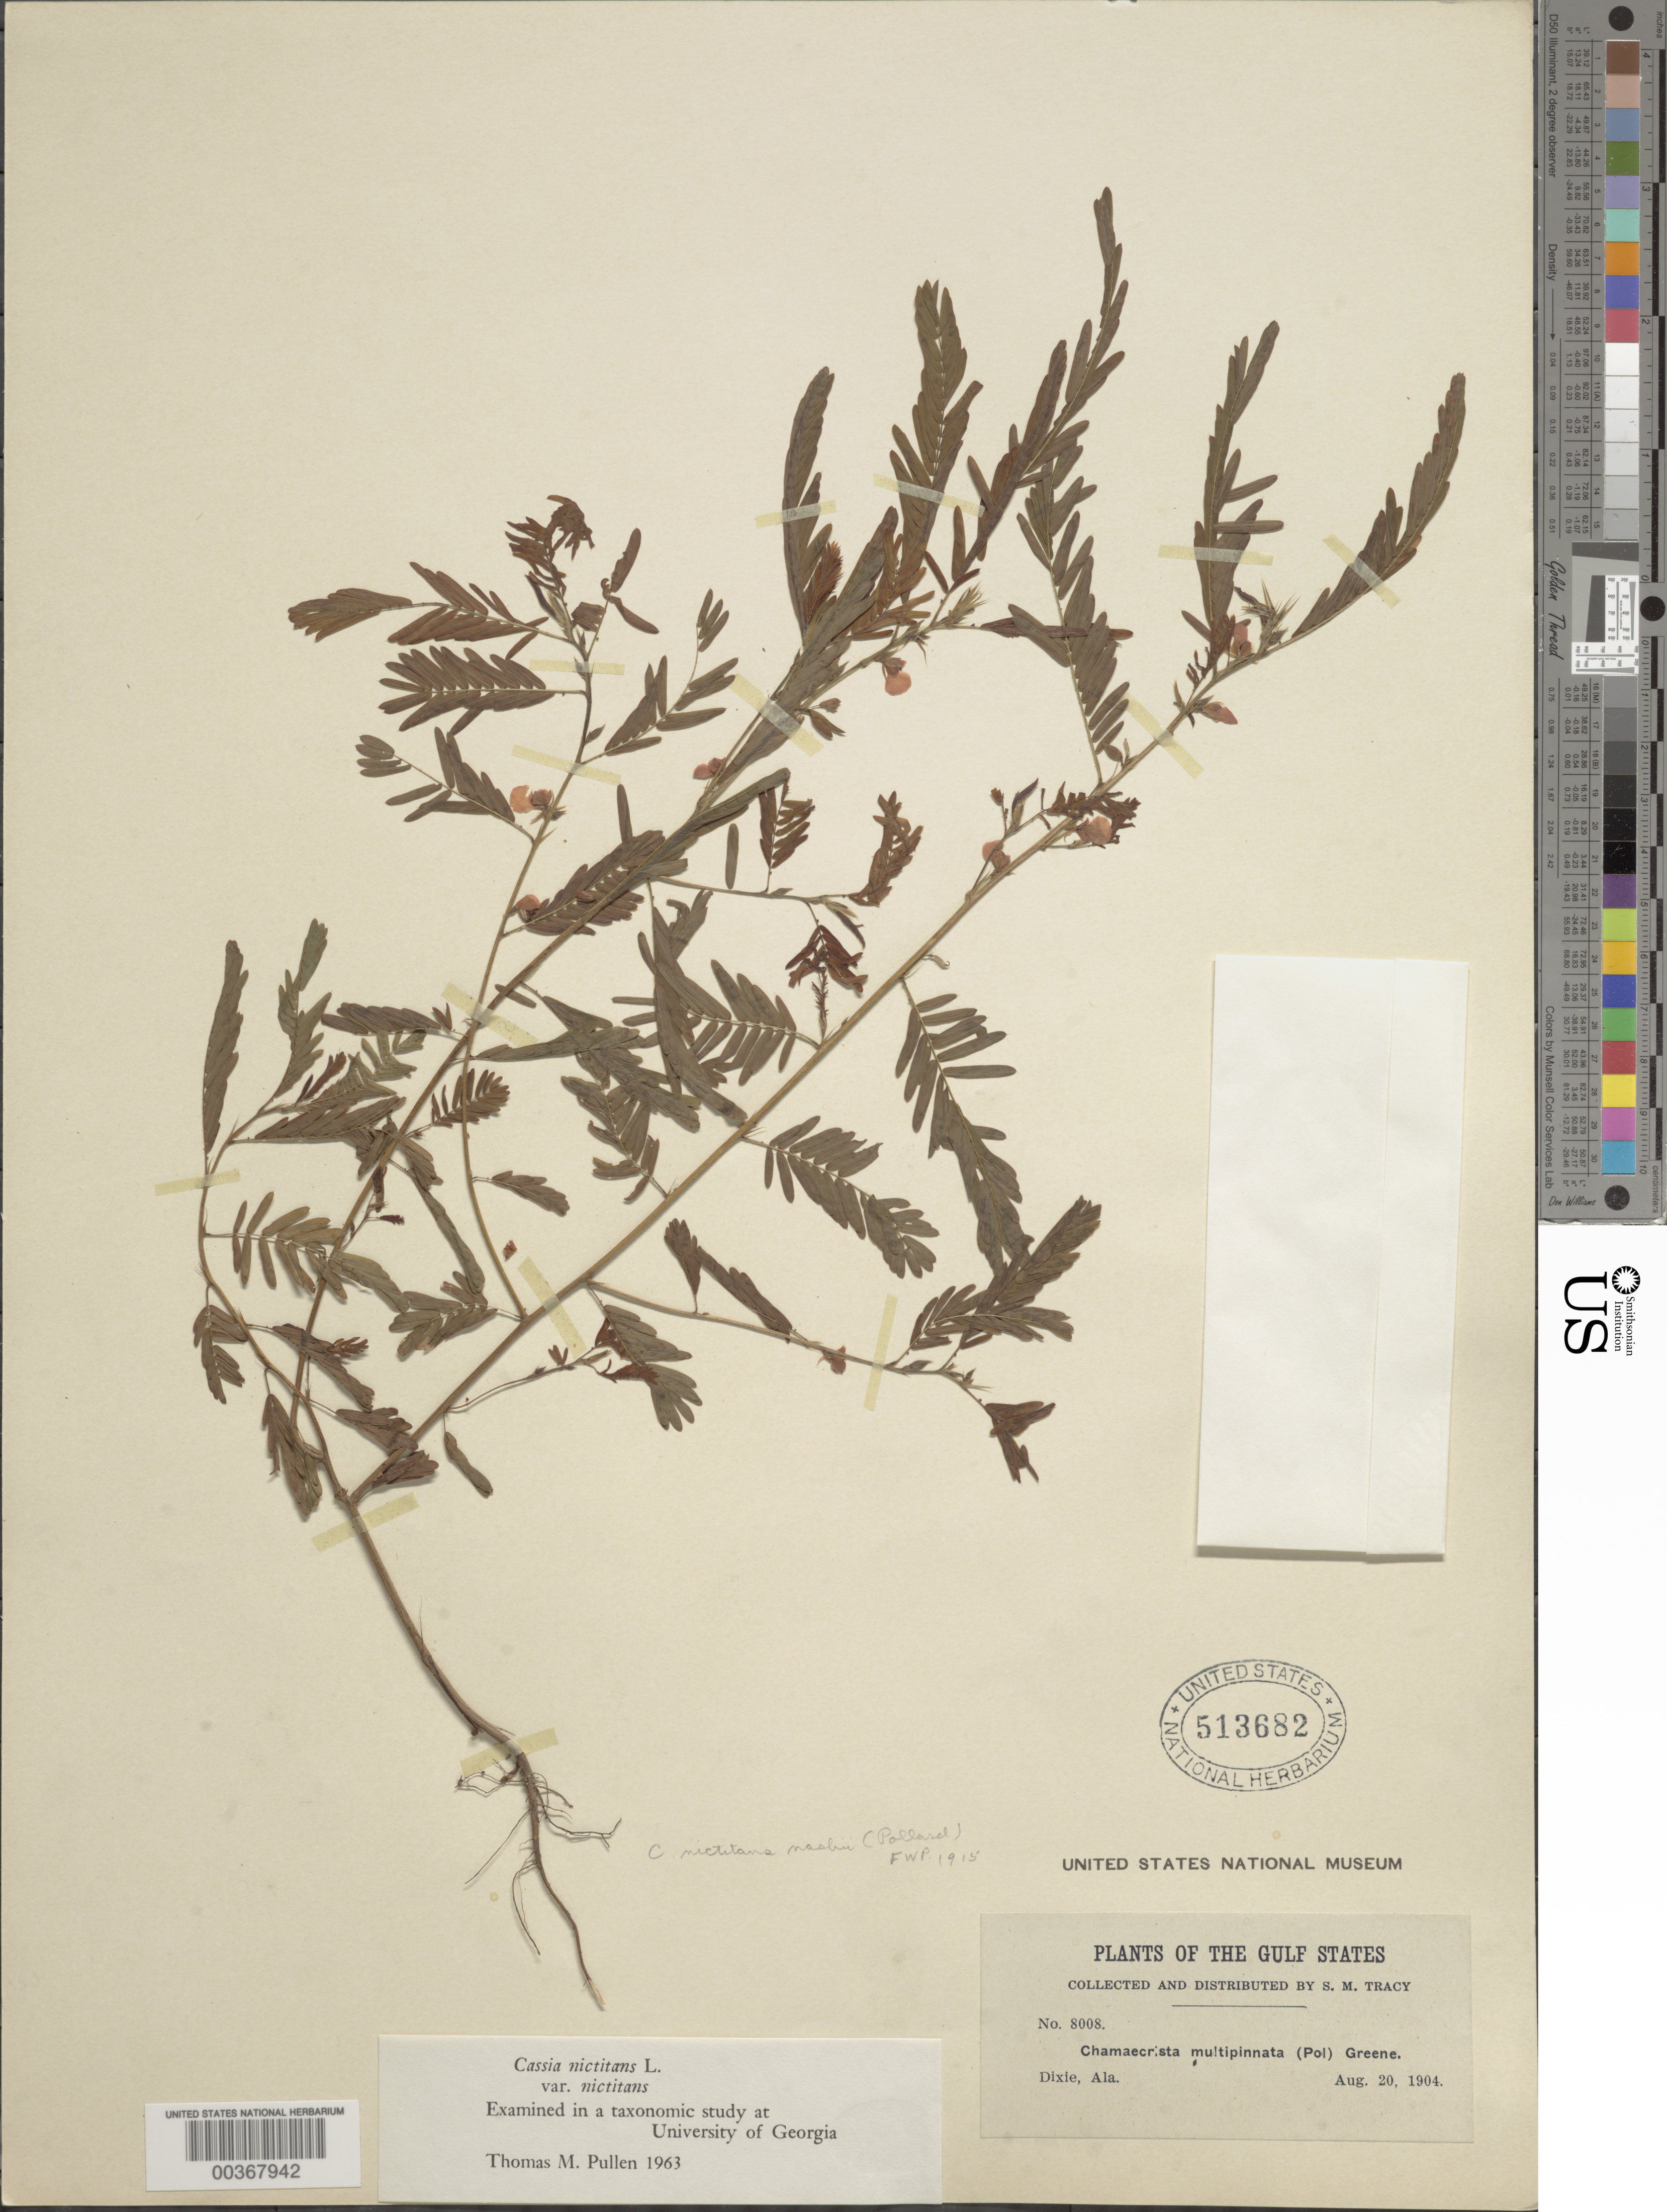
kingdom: Plantae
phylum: Tracheophyta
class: Magnoliopsida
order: Fabales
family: Fabaceae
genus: Chamaecrista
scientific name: Chamaecrista nictitans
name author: (L.) Moench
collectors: S. M. Tracy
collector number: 8008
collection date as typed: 20 Aug 1904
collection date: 1904-08-20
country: United States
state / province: Alabama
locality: Dixie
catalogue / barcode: US 513682